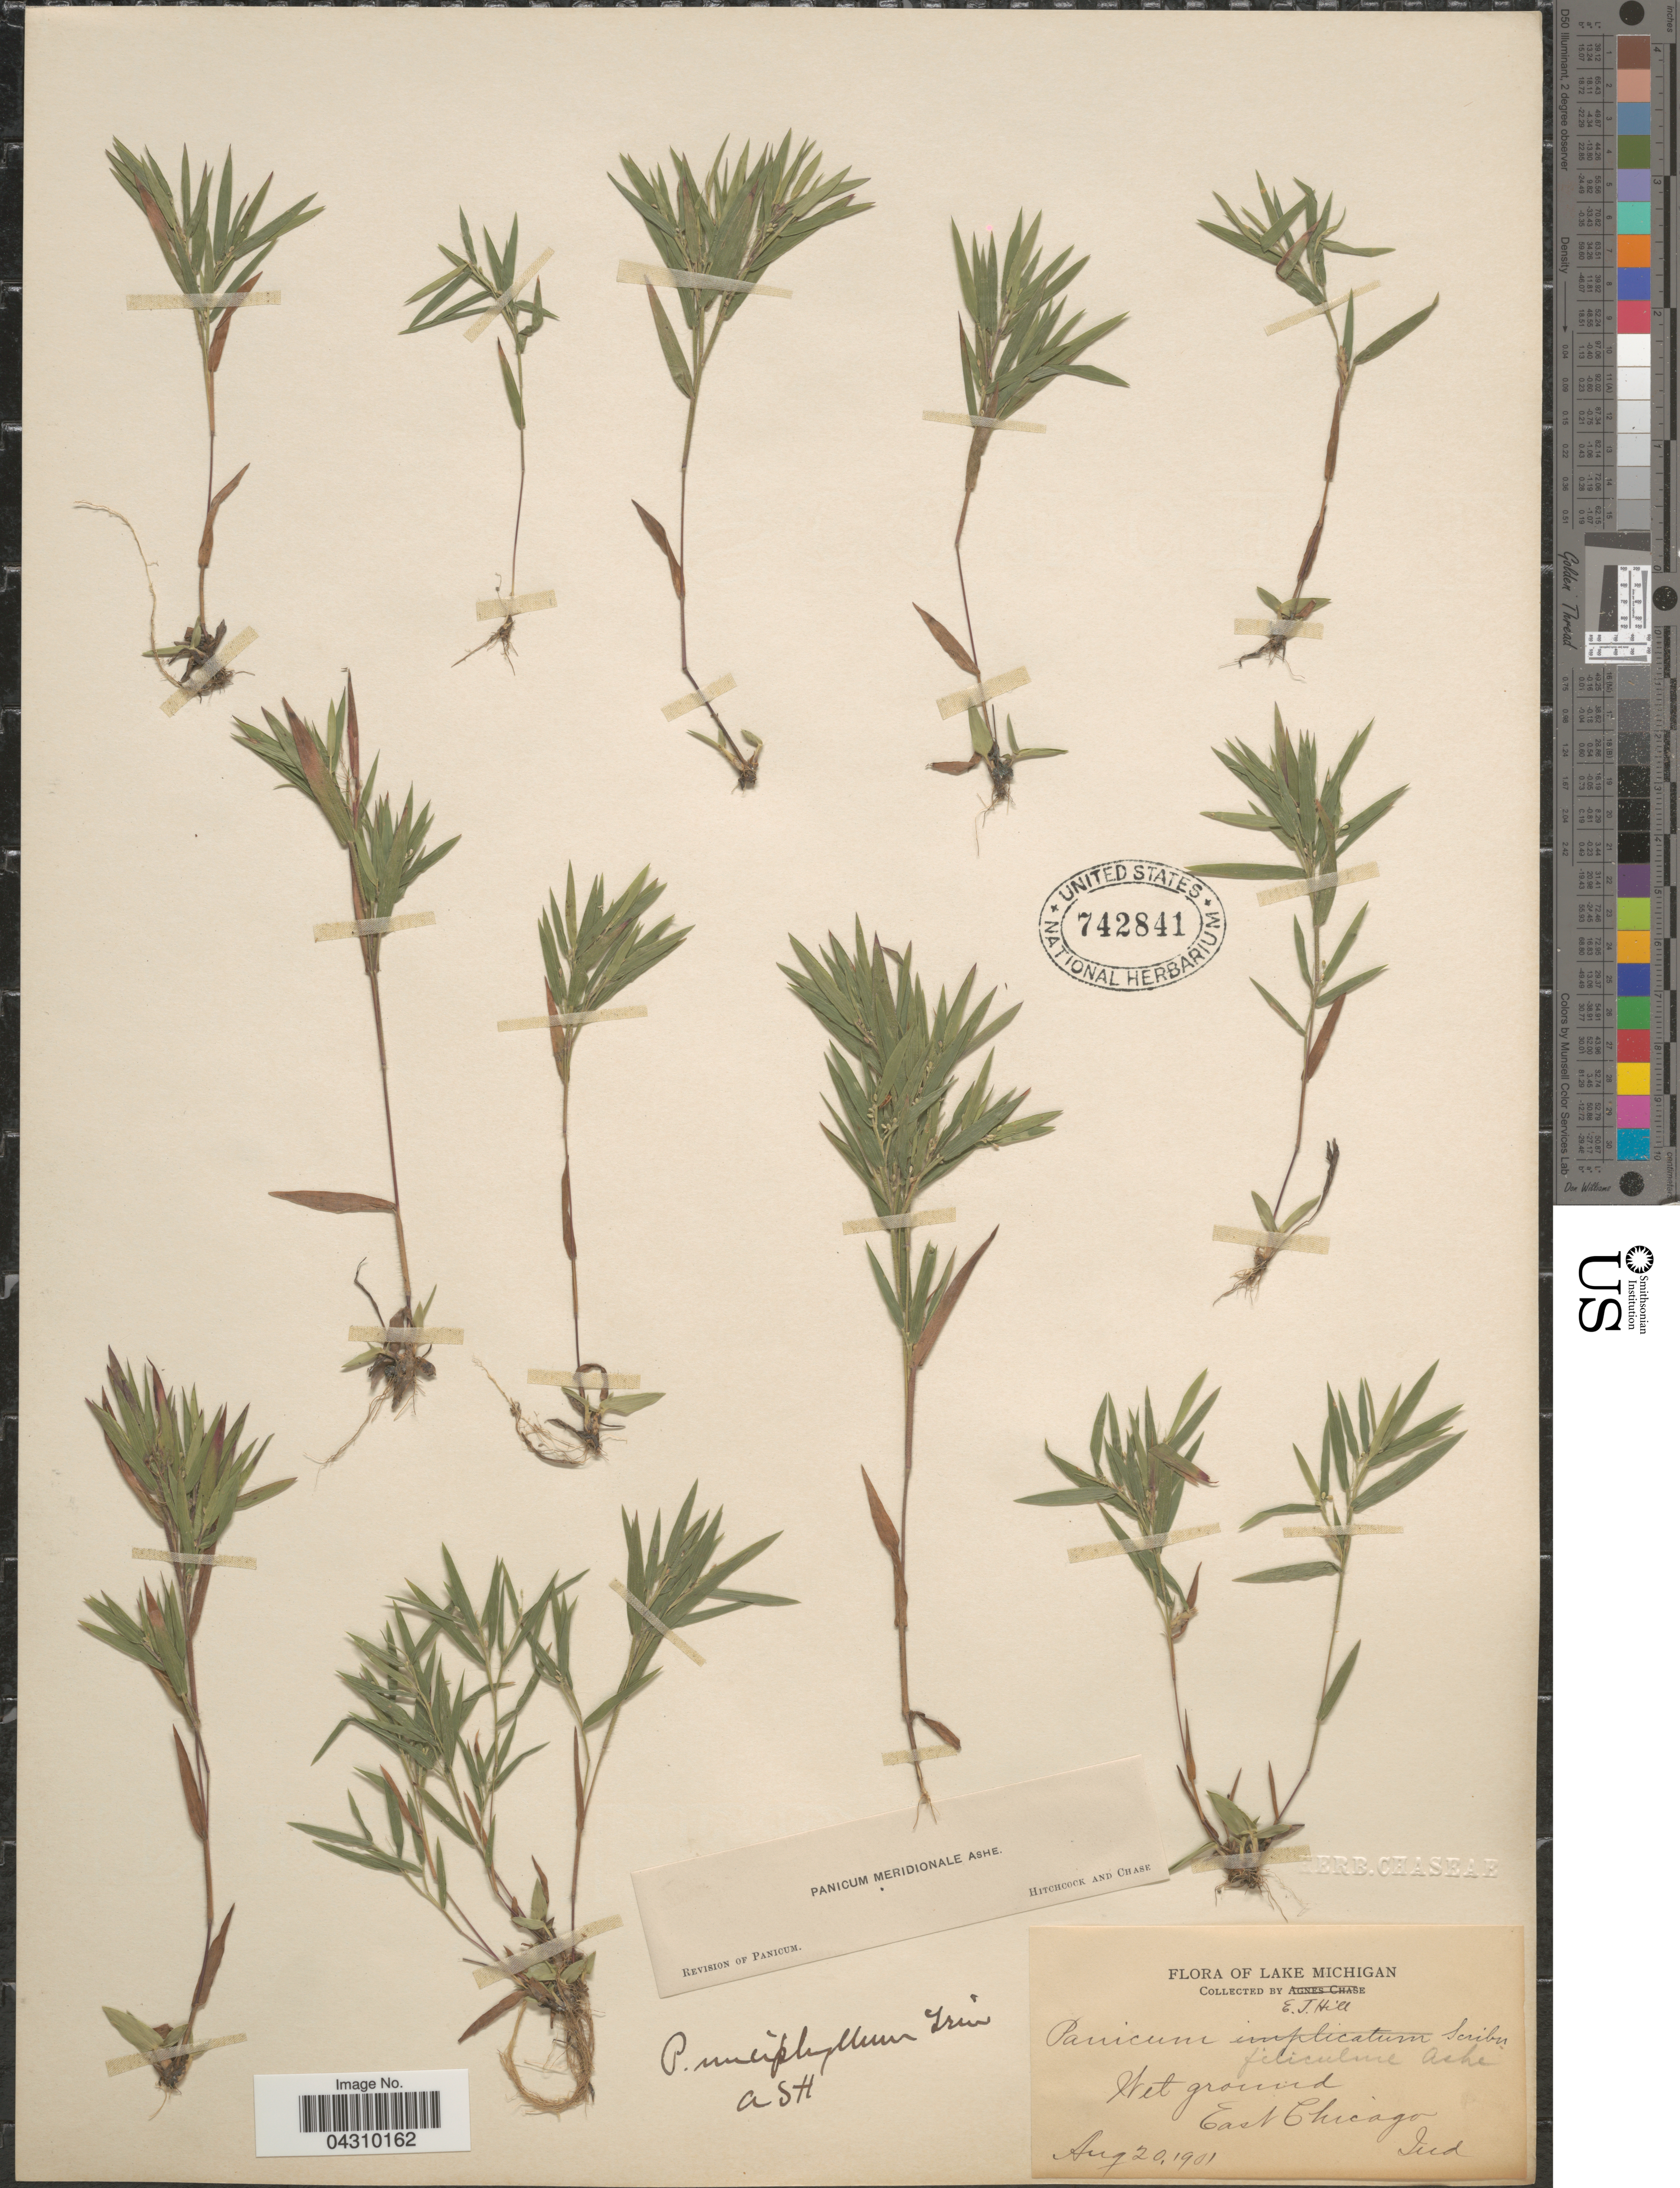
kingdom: Plantae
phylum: Tracheophyta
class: Liliopsida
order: Poales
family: Poaceae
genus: Dichanthelium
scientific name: Dichanthelium acuminatum var. acuminatum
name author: (Sw.) Gould & C.A. Clark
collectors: E. J. Hill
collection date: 1901-08-20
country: United States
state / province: Indiana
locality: Lake Michigan. Wet ground East Chigaco.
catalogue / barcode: US 742841